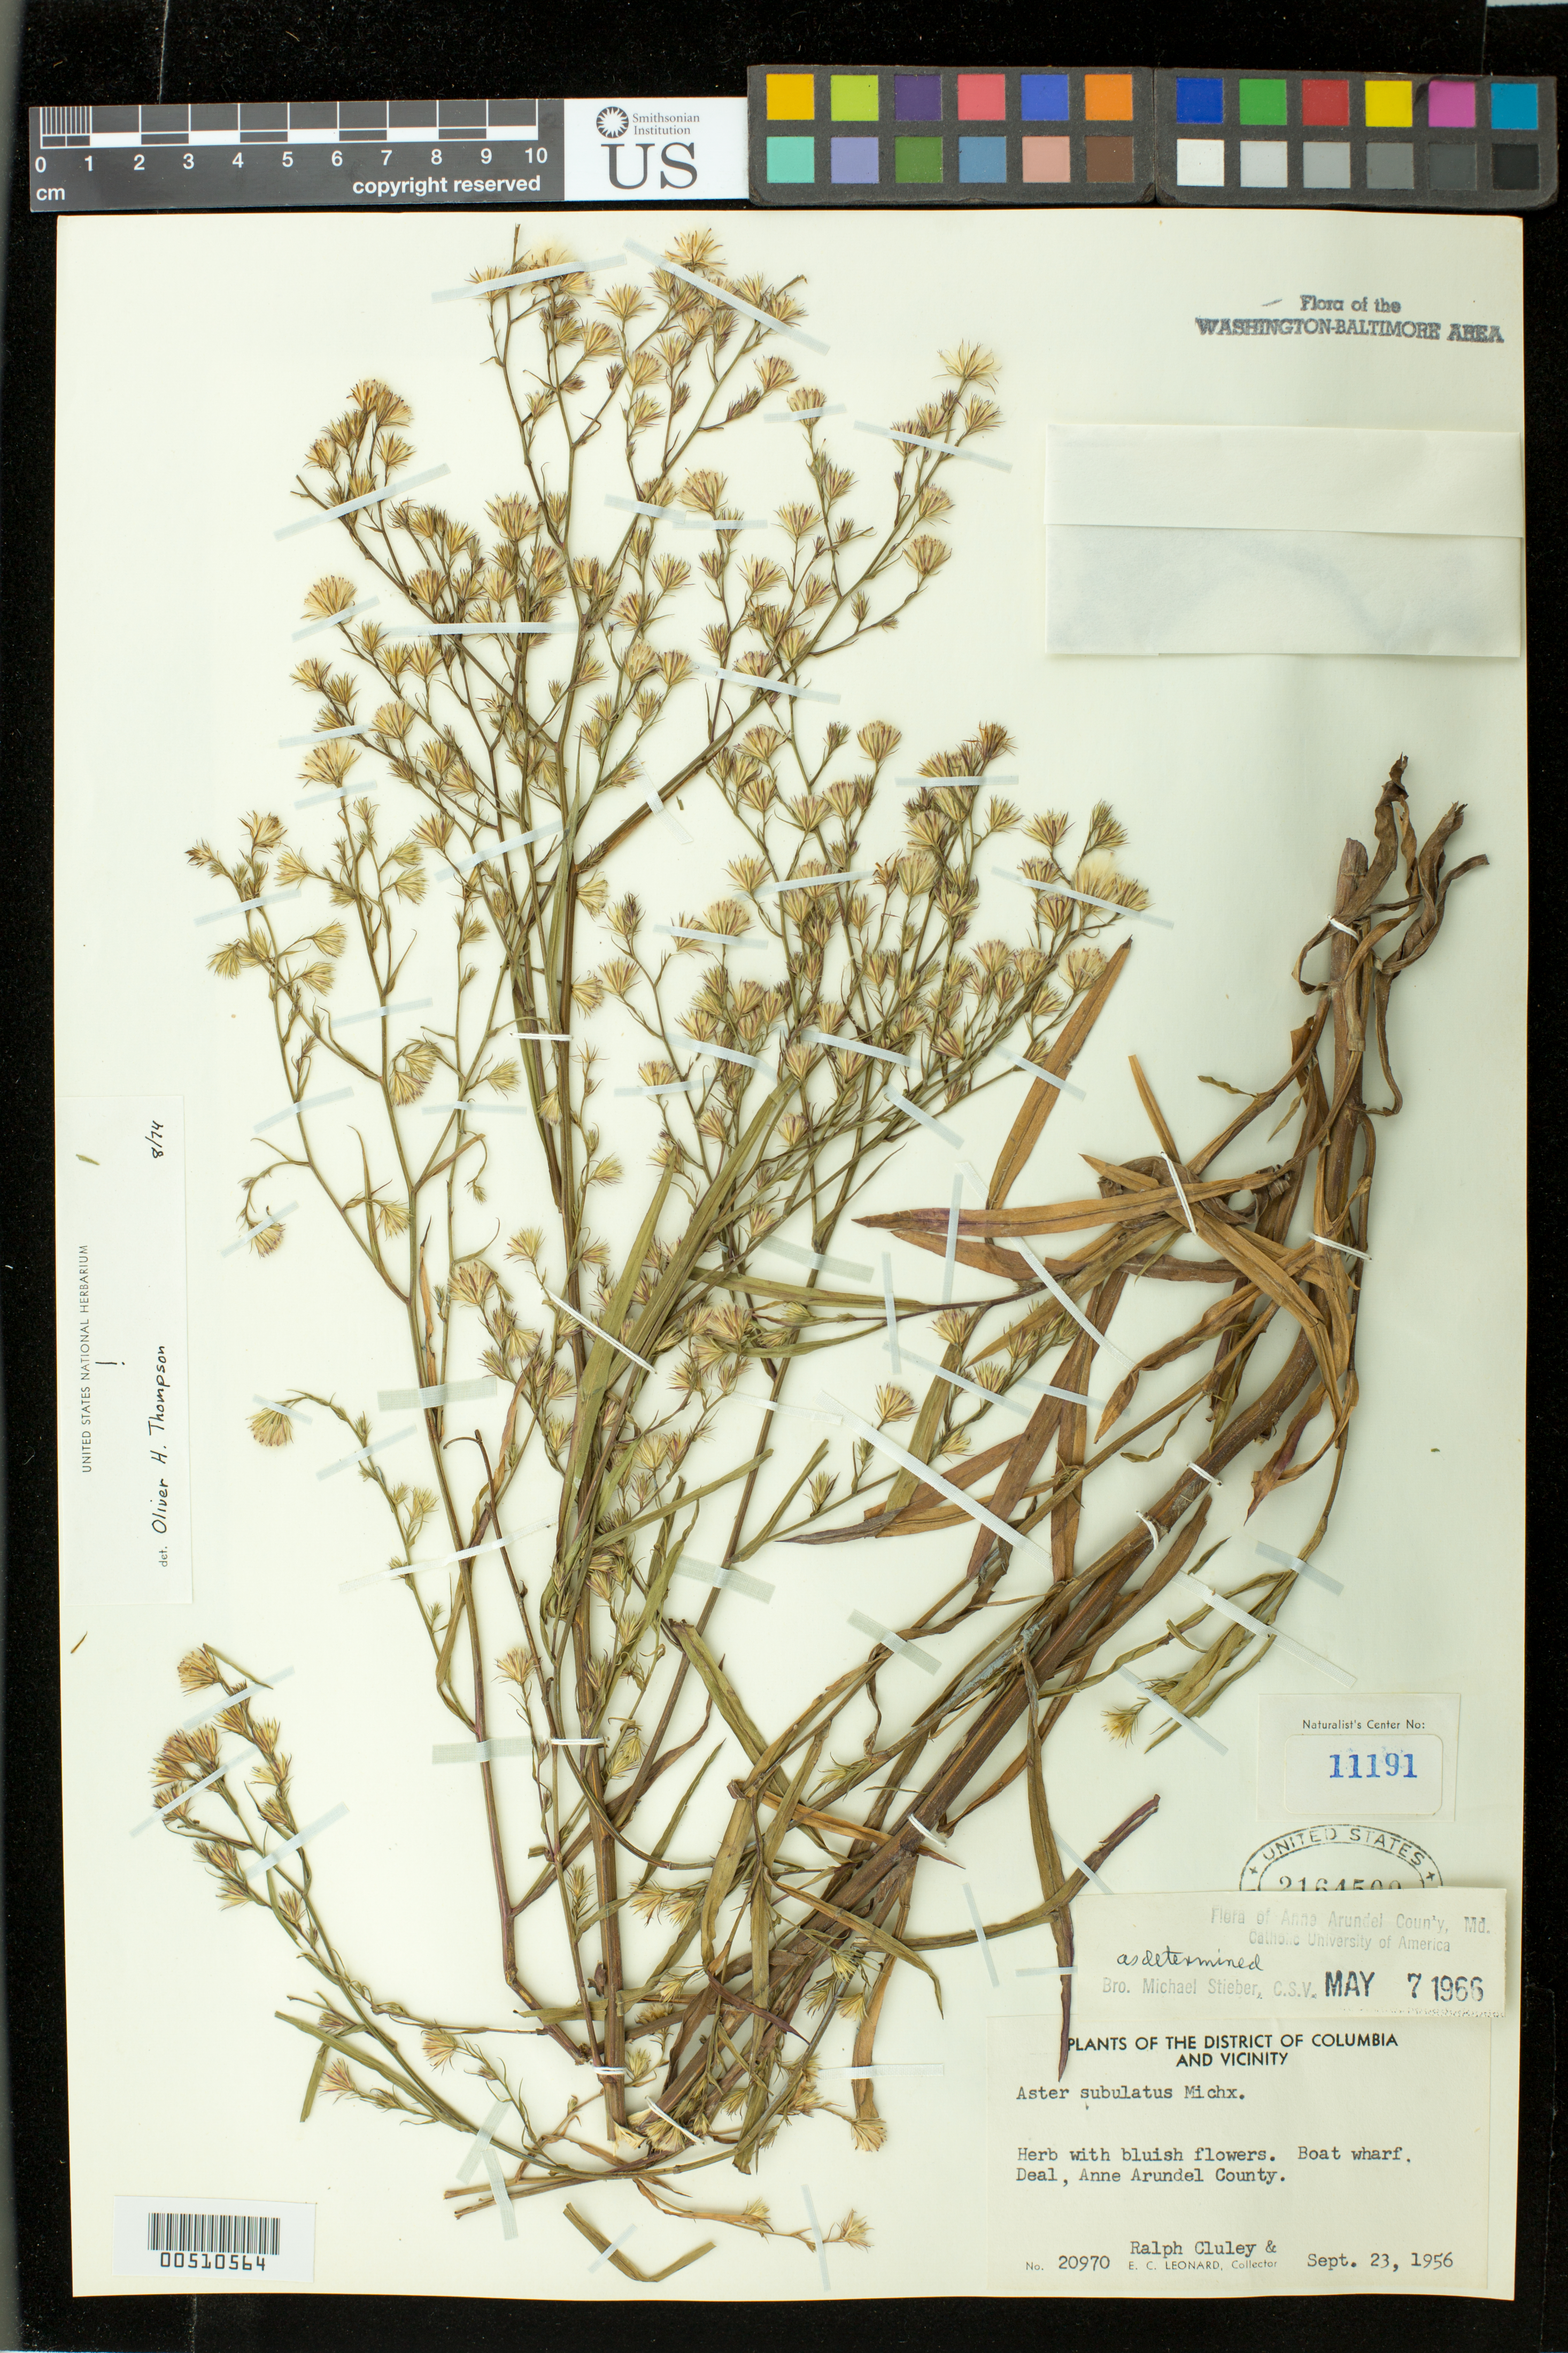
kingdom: Plantae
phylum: Tracheophyta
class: Magnoliopsida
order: Asterales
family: Asteraceae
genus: Aster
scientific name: Aster subulatus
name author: Michx.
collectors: R. Cluley & E. C. Leonard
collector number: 20970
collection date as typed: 23 Sep 1956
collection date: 1956-09-23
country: United States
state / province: Maryland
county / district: Anne Arundel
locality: Deale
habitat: boat wharf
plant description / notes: Specimens returned from Naturalist Center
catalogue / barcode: US 2164500